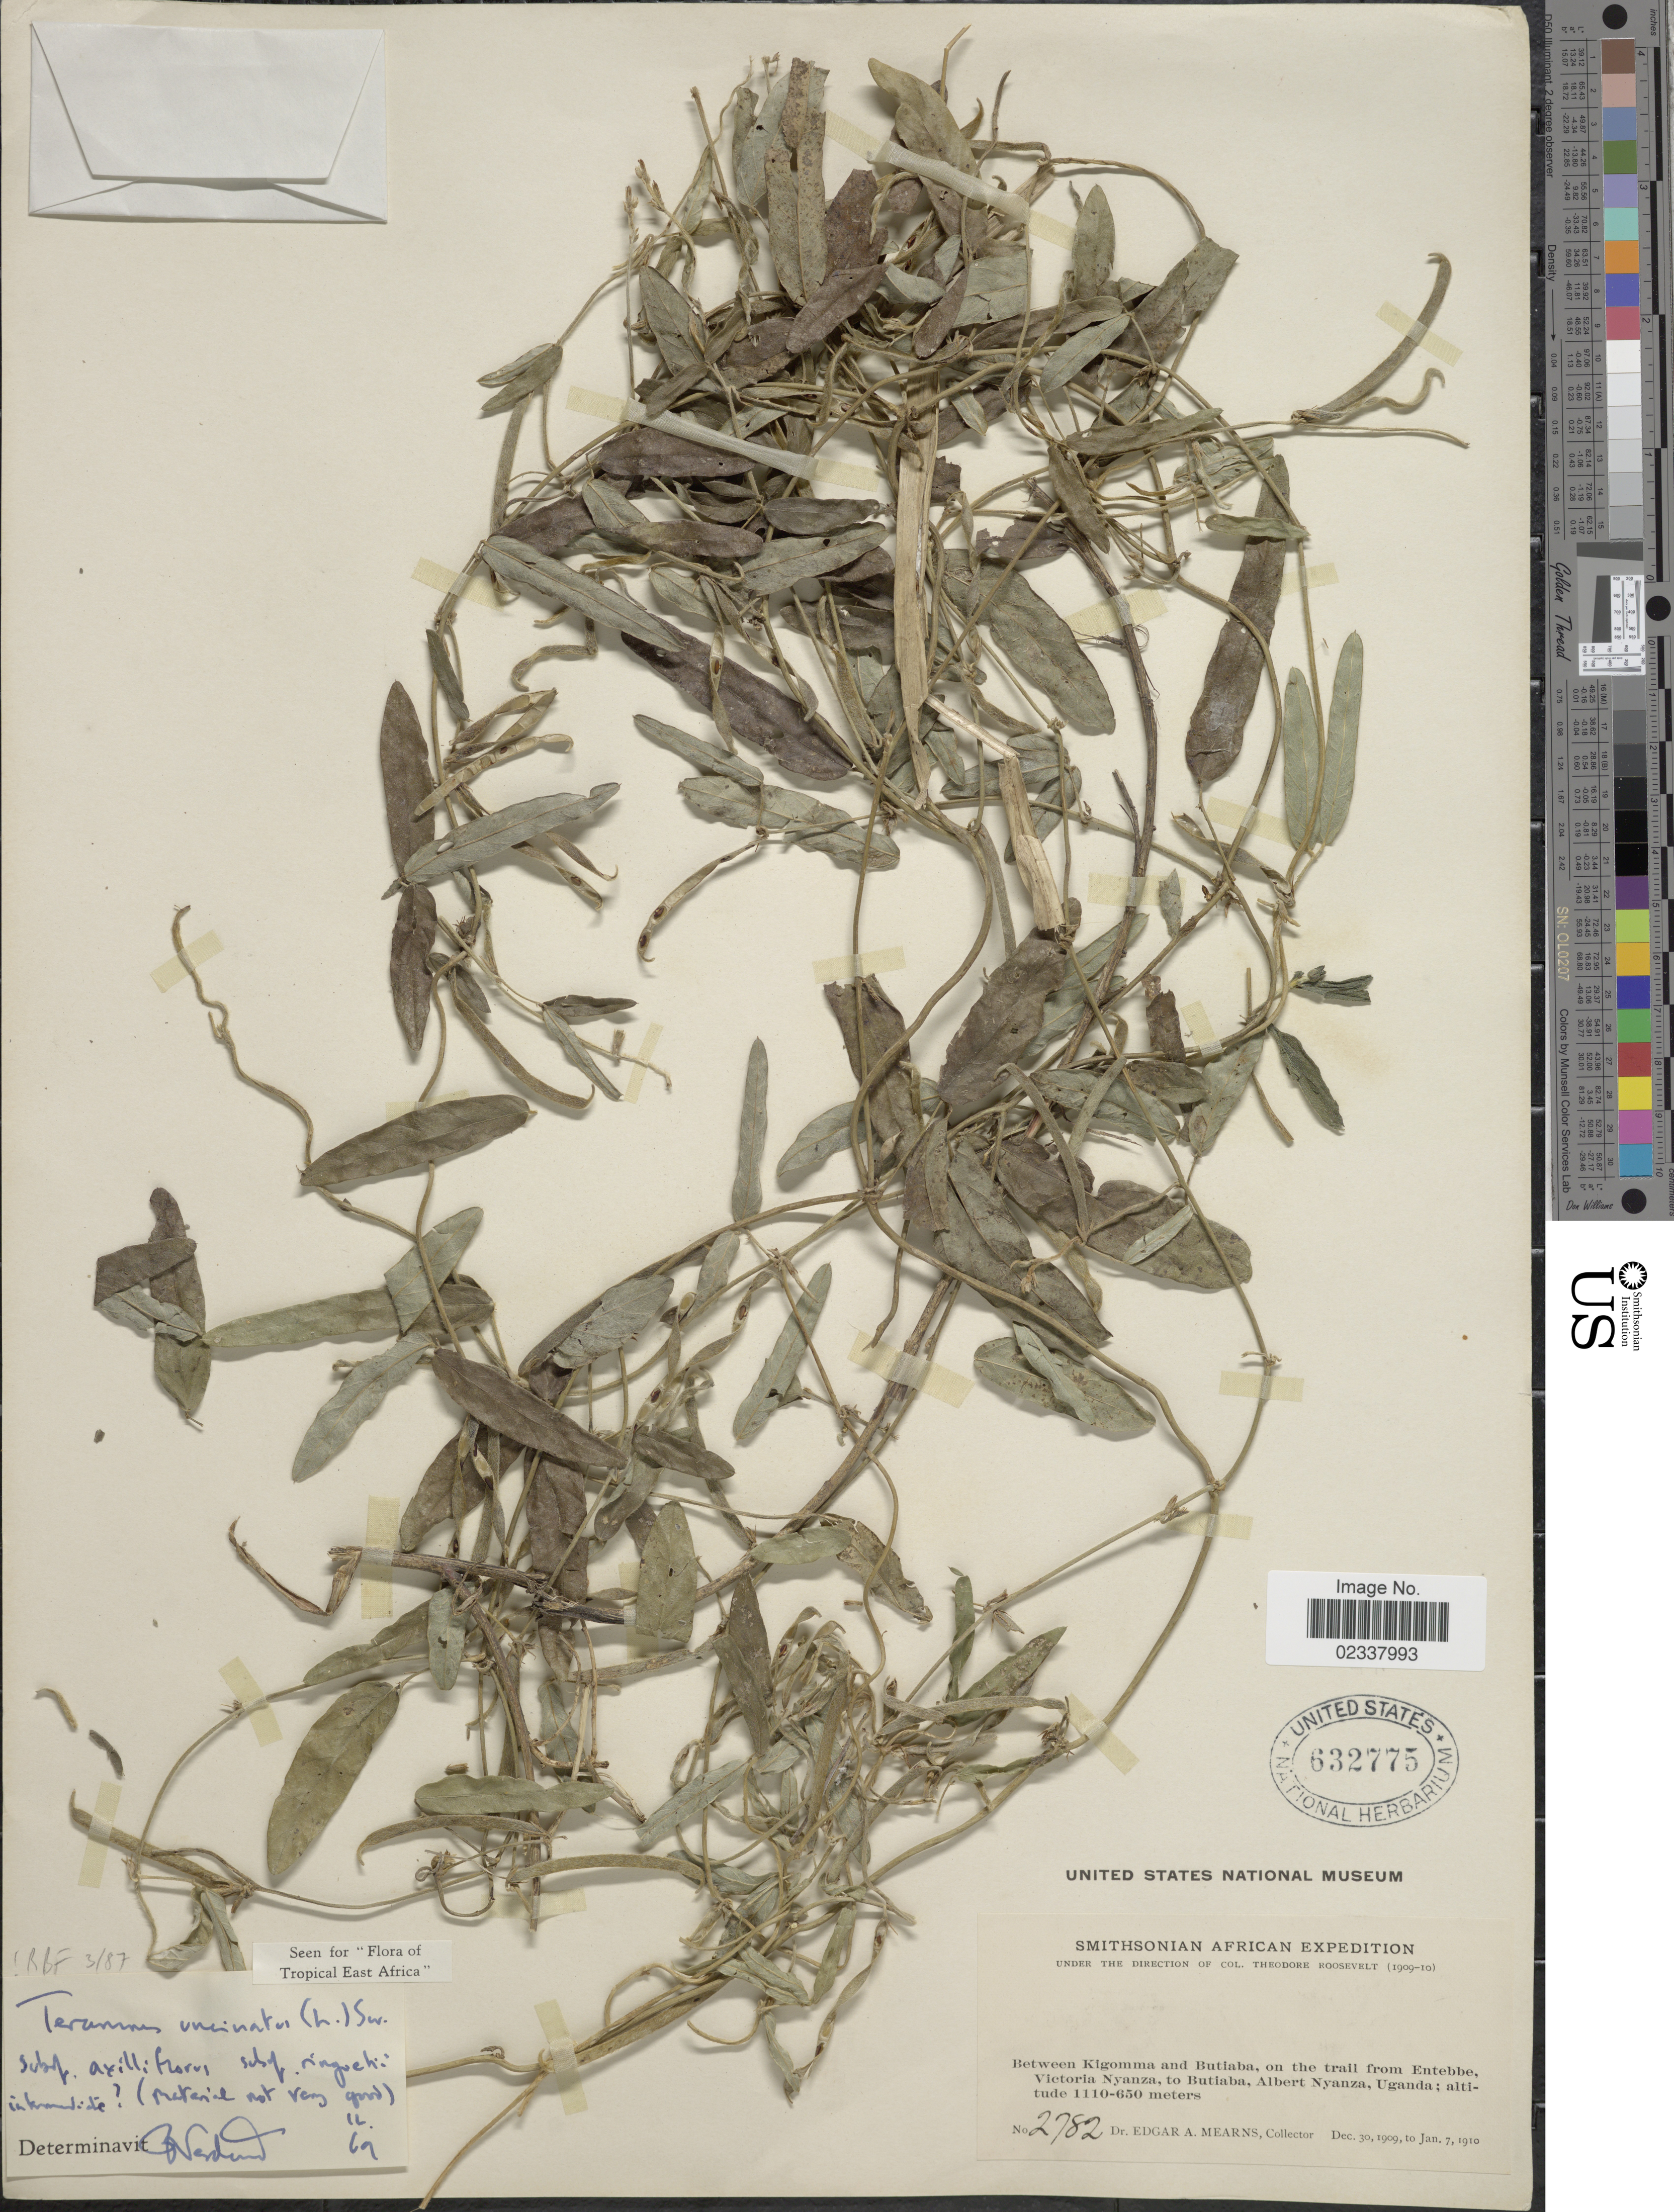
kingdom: Plantae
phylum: Tracheophyta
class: Magnoliopsida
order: Fabales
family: Fabaceae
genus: Teramnus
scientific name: Teramnus uncinatus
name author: (L.) Sw.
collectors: E. A. Mearns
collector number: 2782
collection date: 1909-12-30/1910-01-07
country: Uganda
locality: Between Kigomma and Butiaba, on the trail from Entebbe, Victoria Nyanza, to Butiaba, Albert Nyanza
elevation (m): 650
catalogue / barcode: US 632775